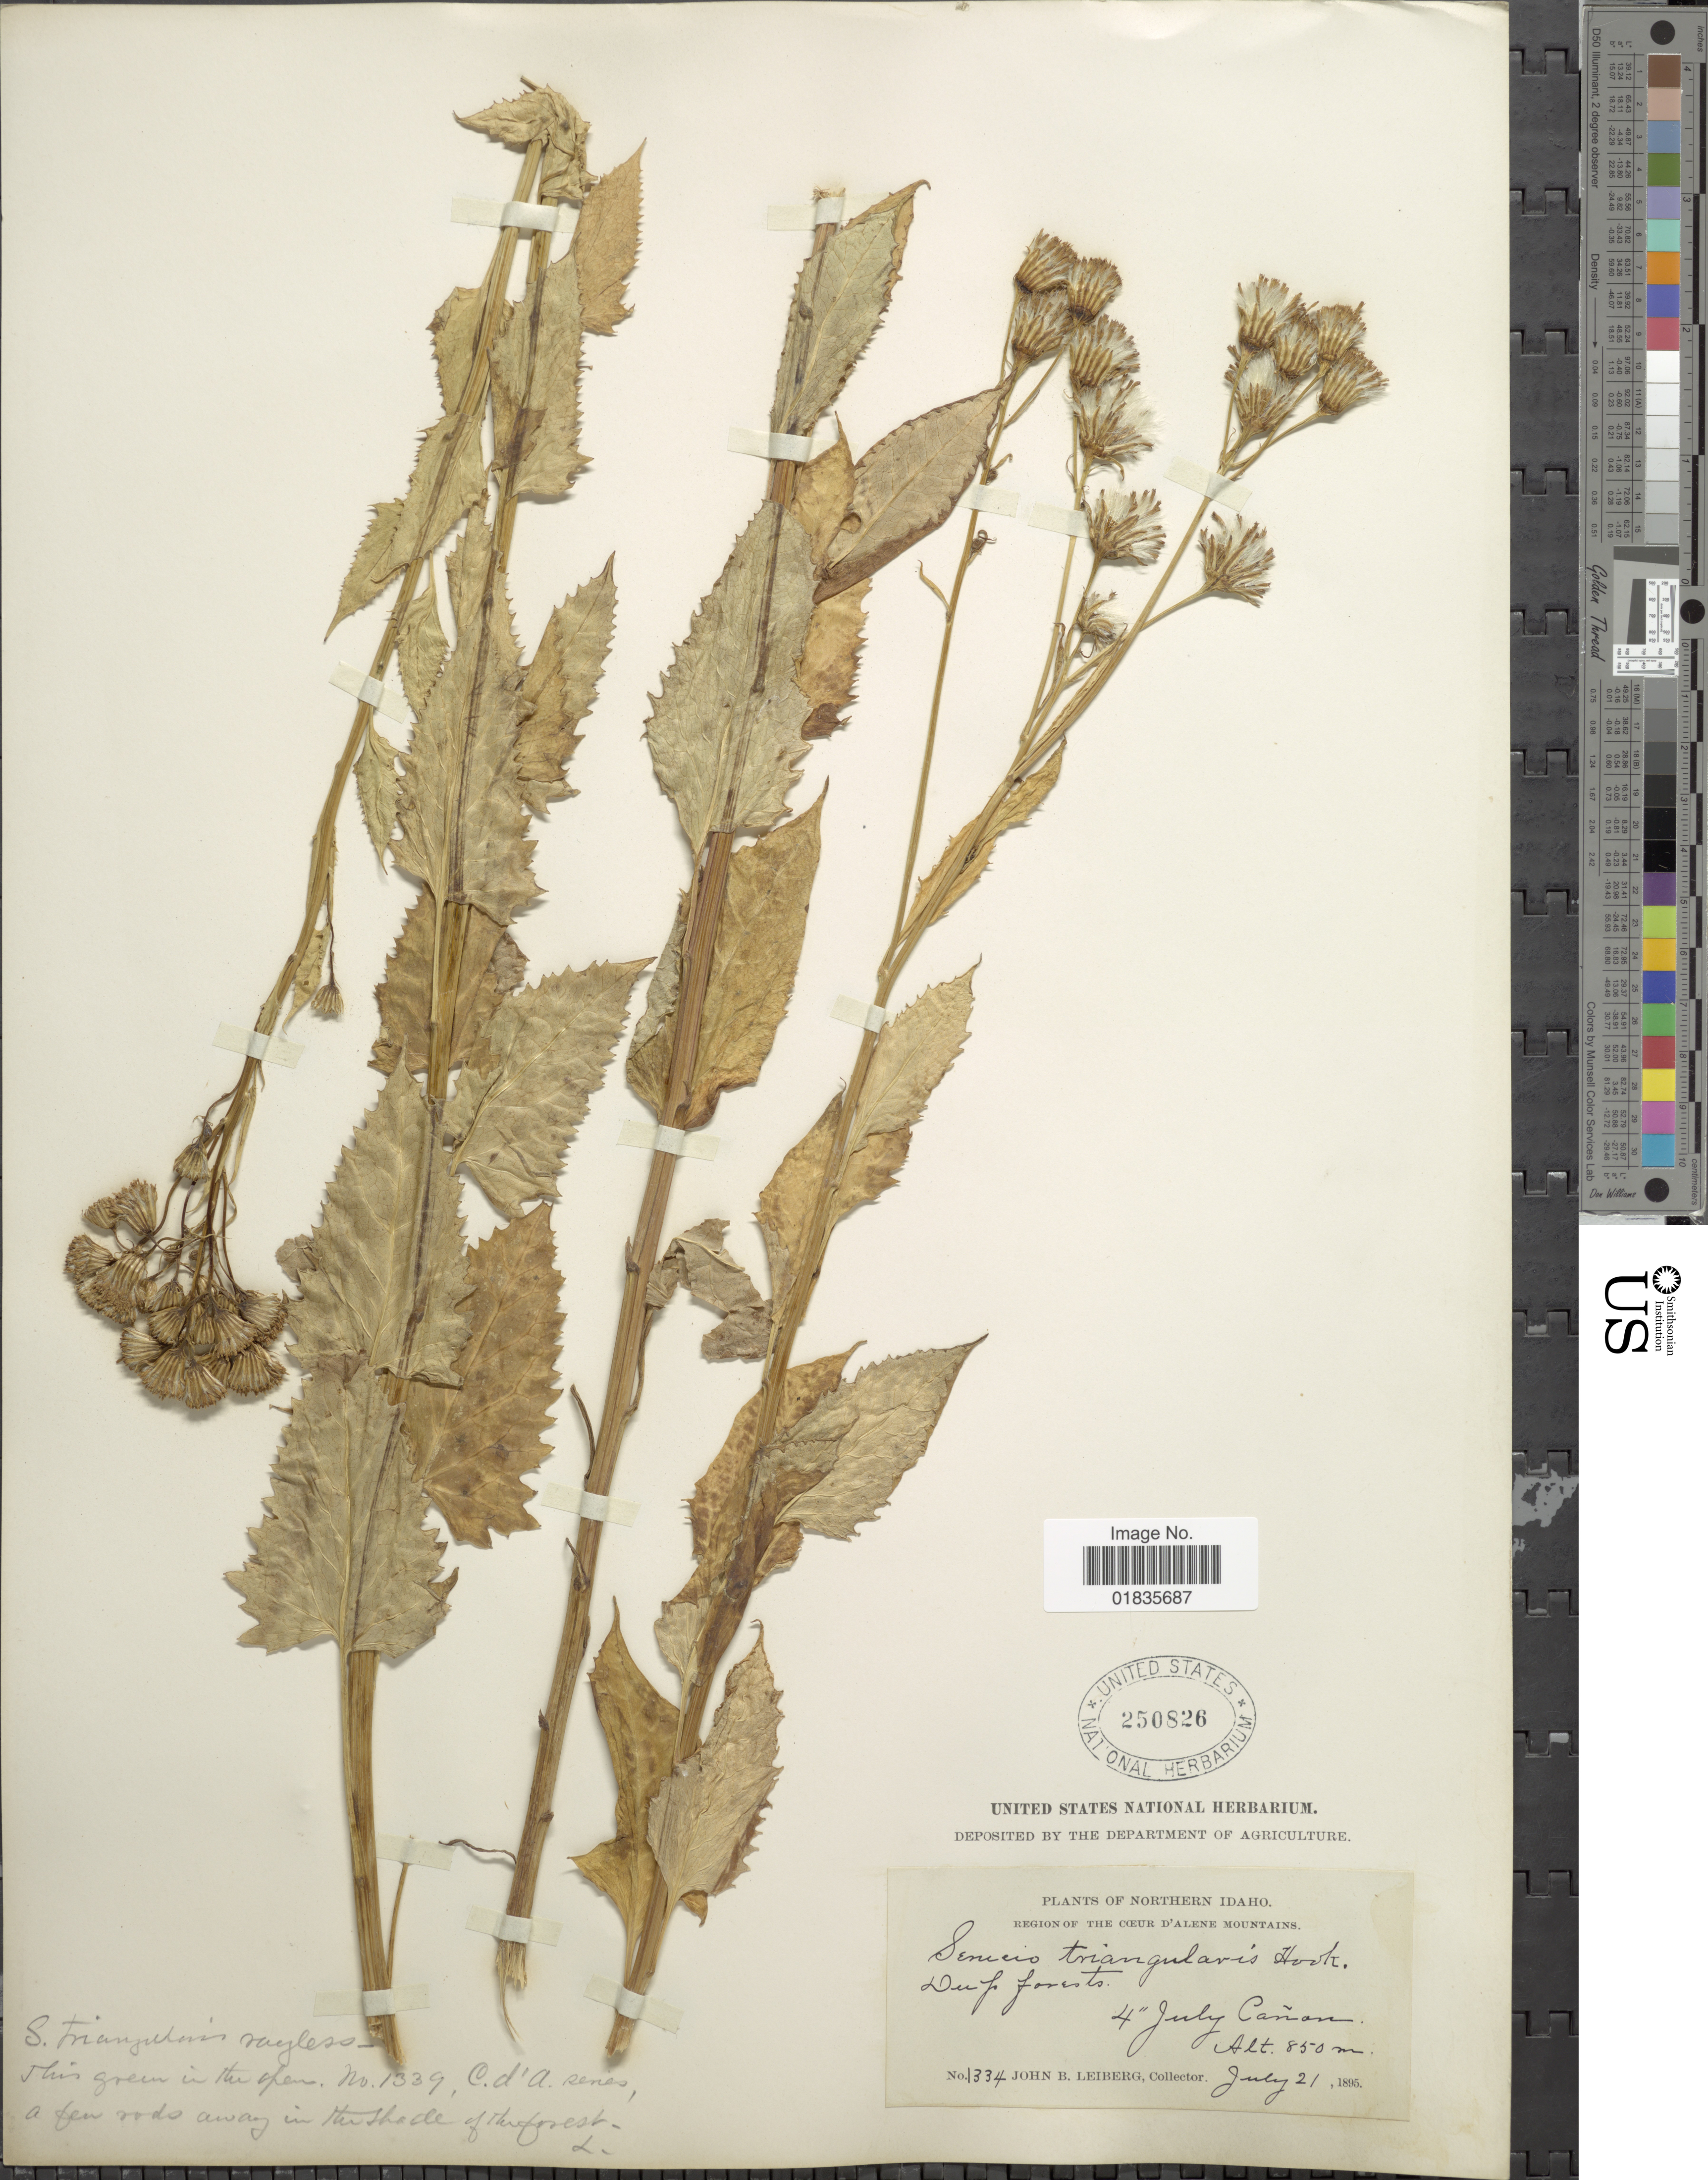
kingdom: Plantae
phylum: Tracheophyta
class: Magnoliopsida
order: Asterales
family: Asteraceae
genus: Senecio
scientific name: Senecio tricephalus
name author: Klatt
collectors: J. B. Leiberg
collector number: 1334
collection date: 1895-07-21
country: United States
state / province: Idaho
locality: Region of the Coeur d'Alene Mountains, Northern Idaho, 4 July Cañon, in the shade of the forest.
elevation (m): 850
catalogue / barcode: US 250826